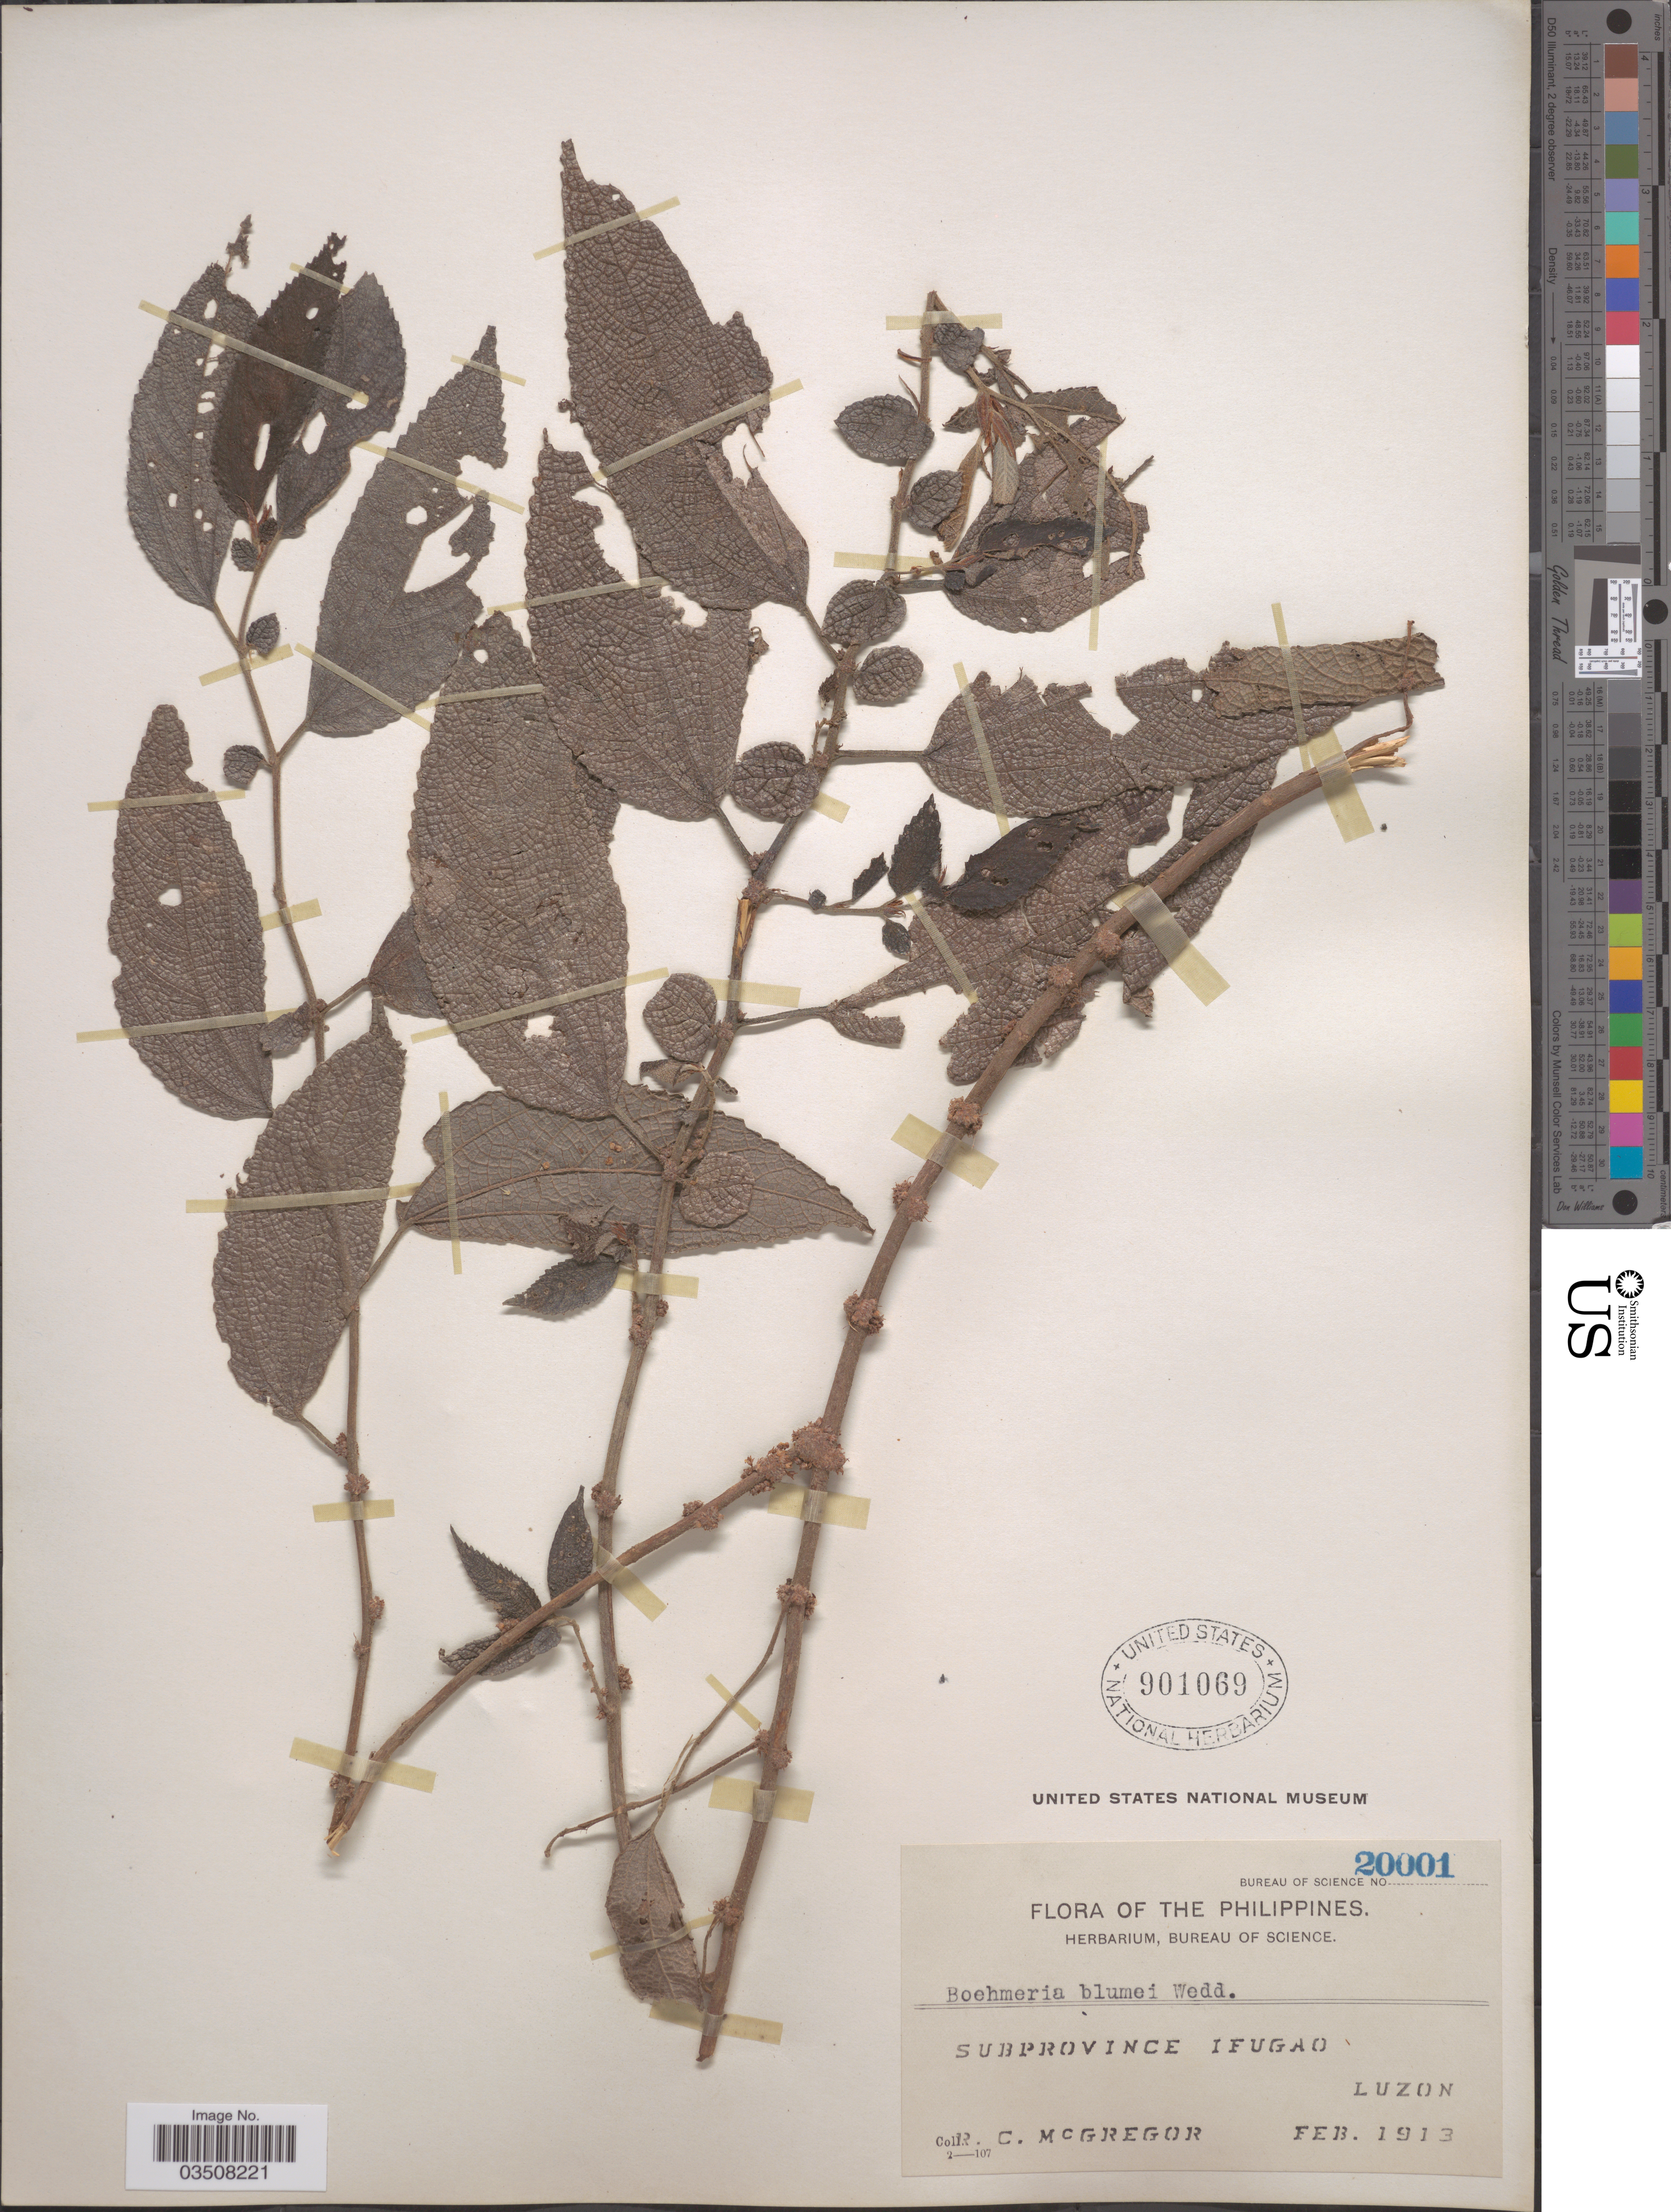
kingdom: Plantae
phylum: Tracheophyta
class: Magnoliopsida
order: Rosales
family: Urticaceae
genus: Boehmeria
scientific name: Boehmeria blumei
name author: Wedd.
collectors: R. C. McGregor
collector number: Bureau of Science 20001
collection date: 1913-02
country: Philippines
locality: Subprovince Ifugao, Luzon.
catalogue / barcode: US 901069